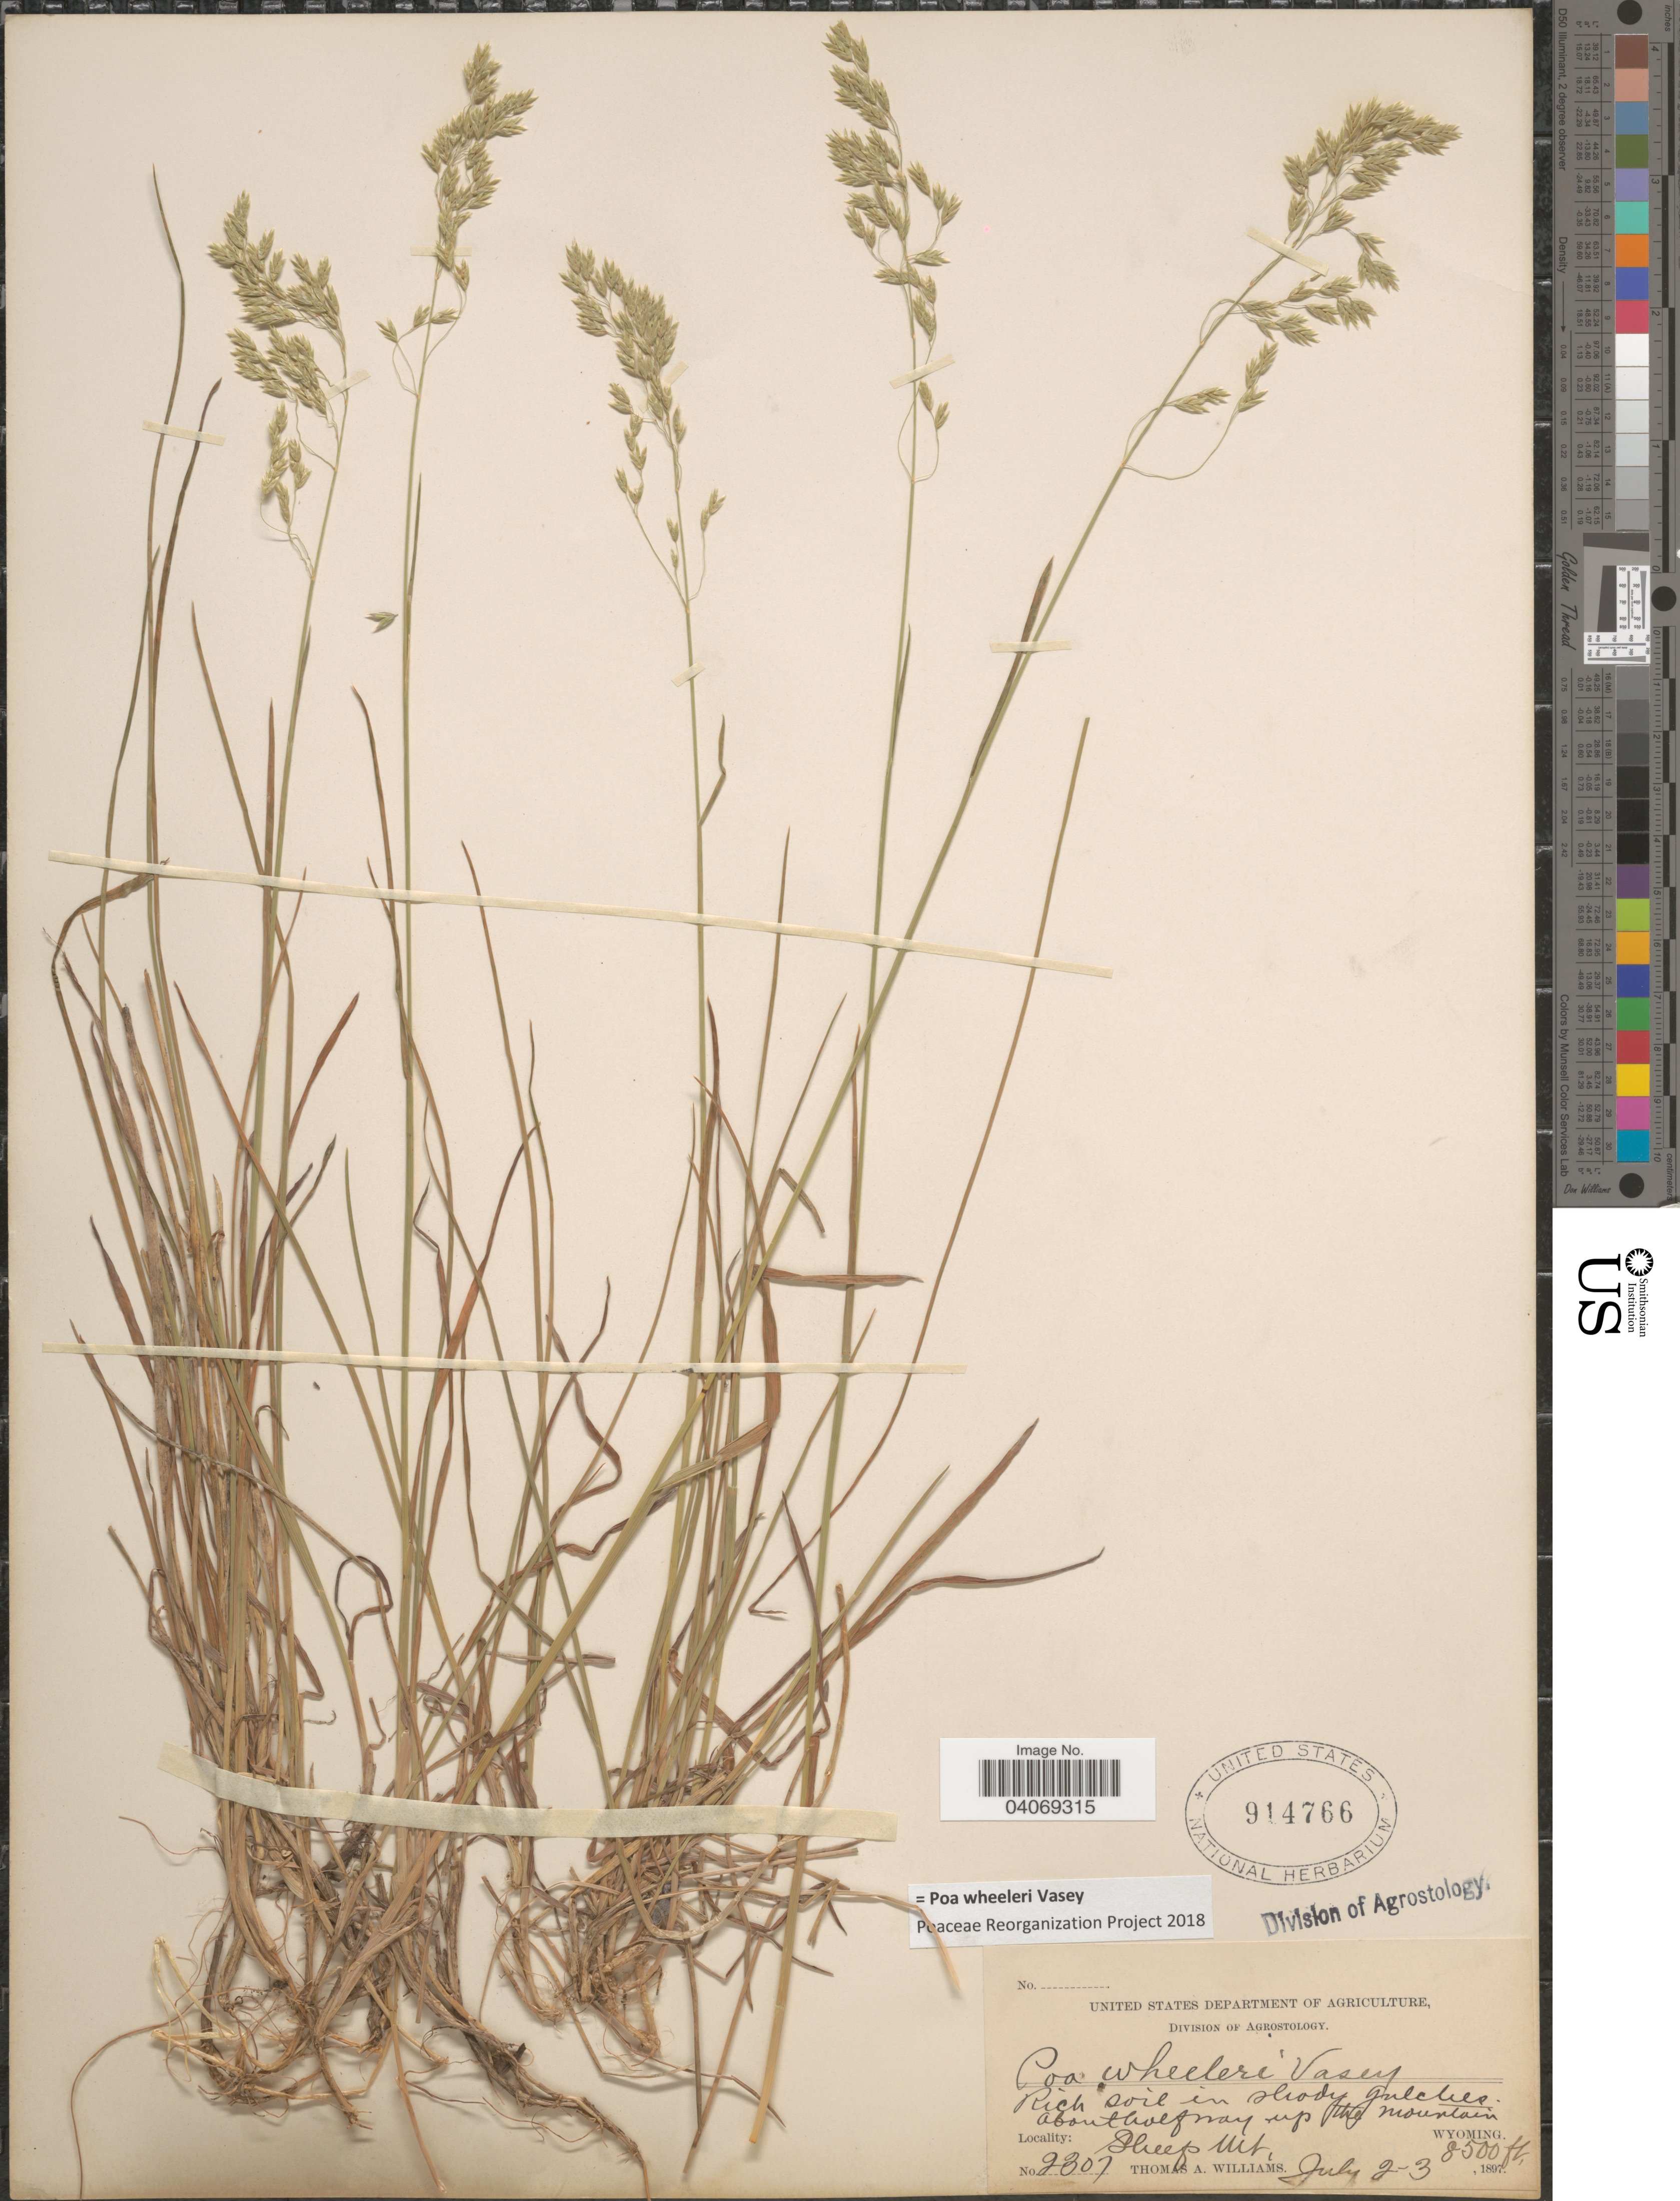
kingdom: Plantae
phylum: Tracheophyta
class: Liliopsida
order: Poales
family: Poaceae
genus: Poa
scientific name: Poa wheeleri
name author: Vasey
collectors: T. A. Williams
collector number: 2307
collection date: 1897-07-02/1897-07-03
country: United States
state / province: Wyoming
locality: Sheep Mt. Rich soil in shady gulches about half way up the mountain.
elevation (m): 2591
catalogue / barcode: US 914766